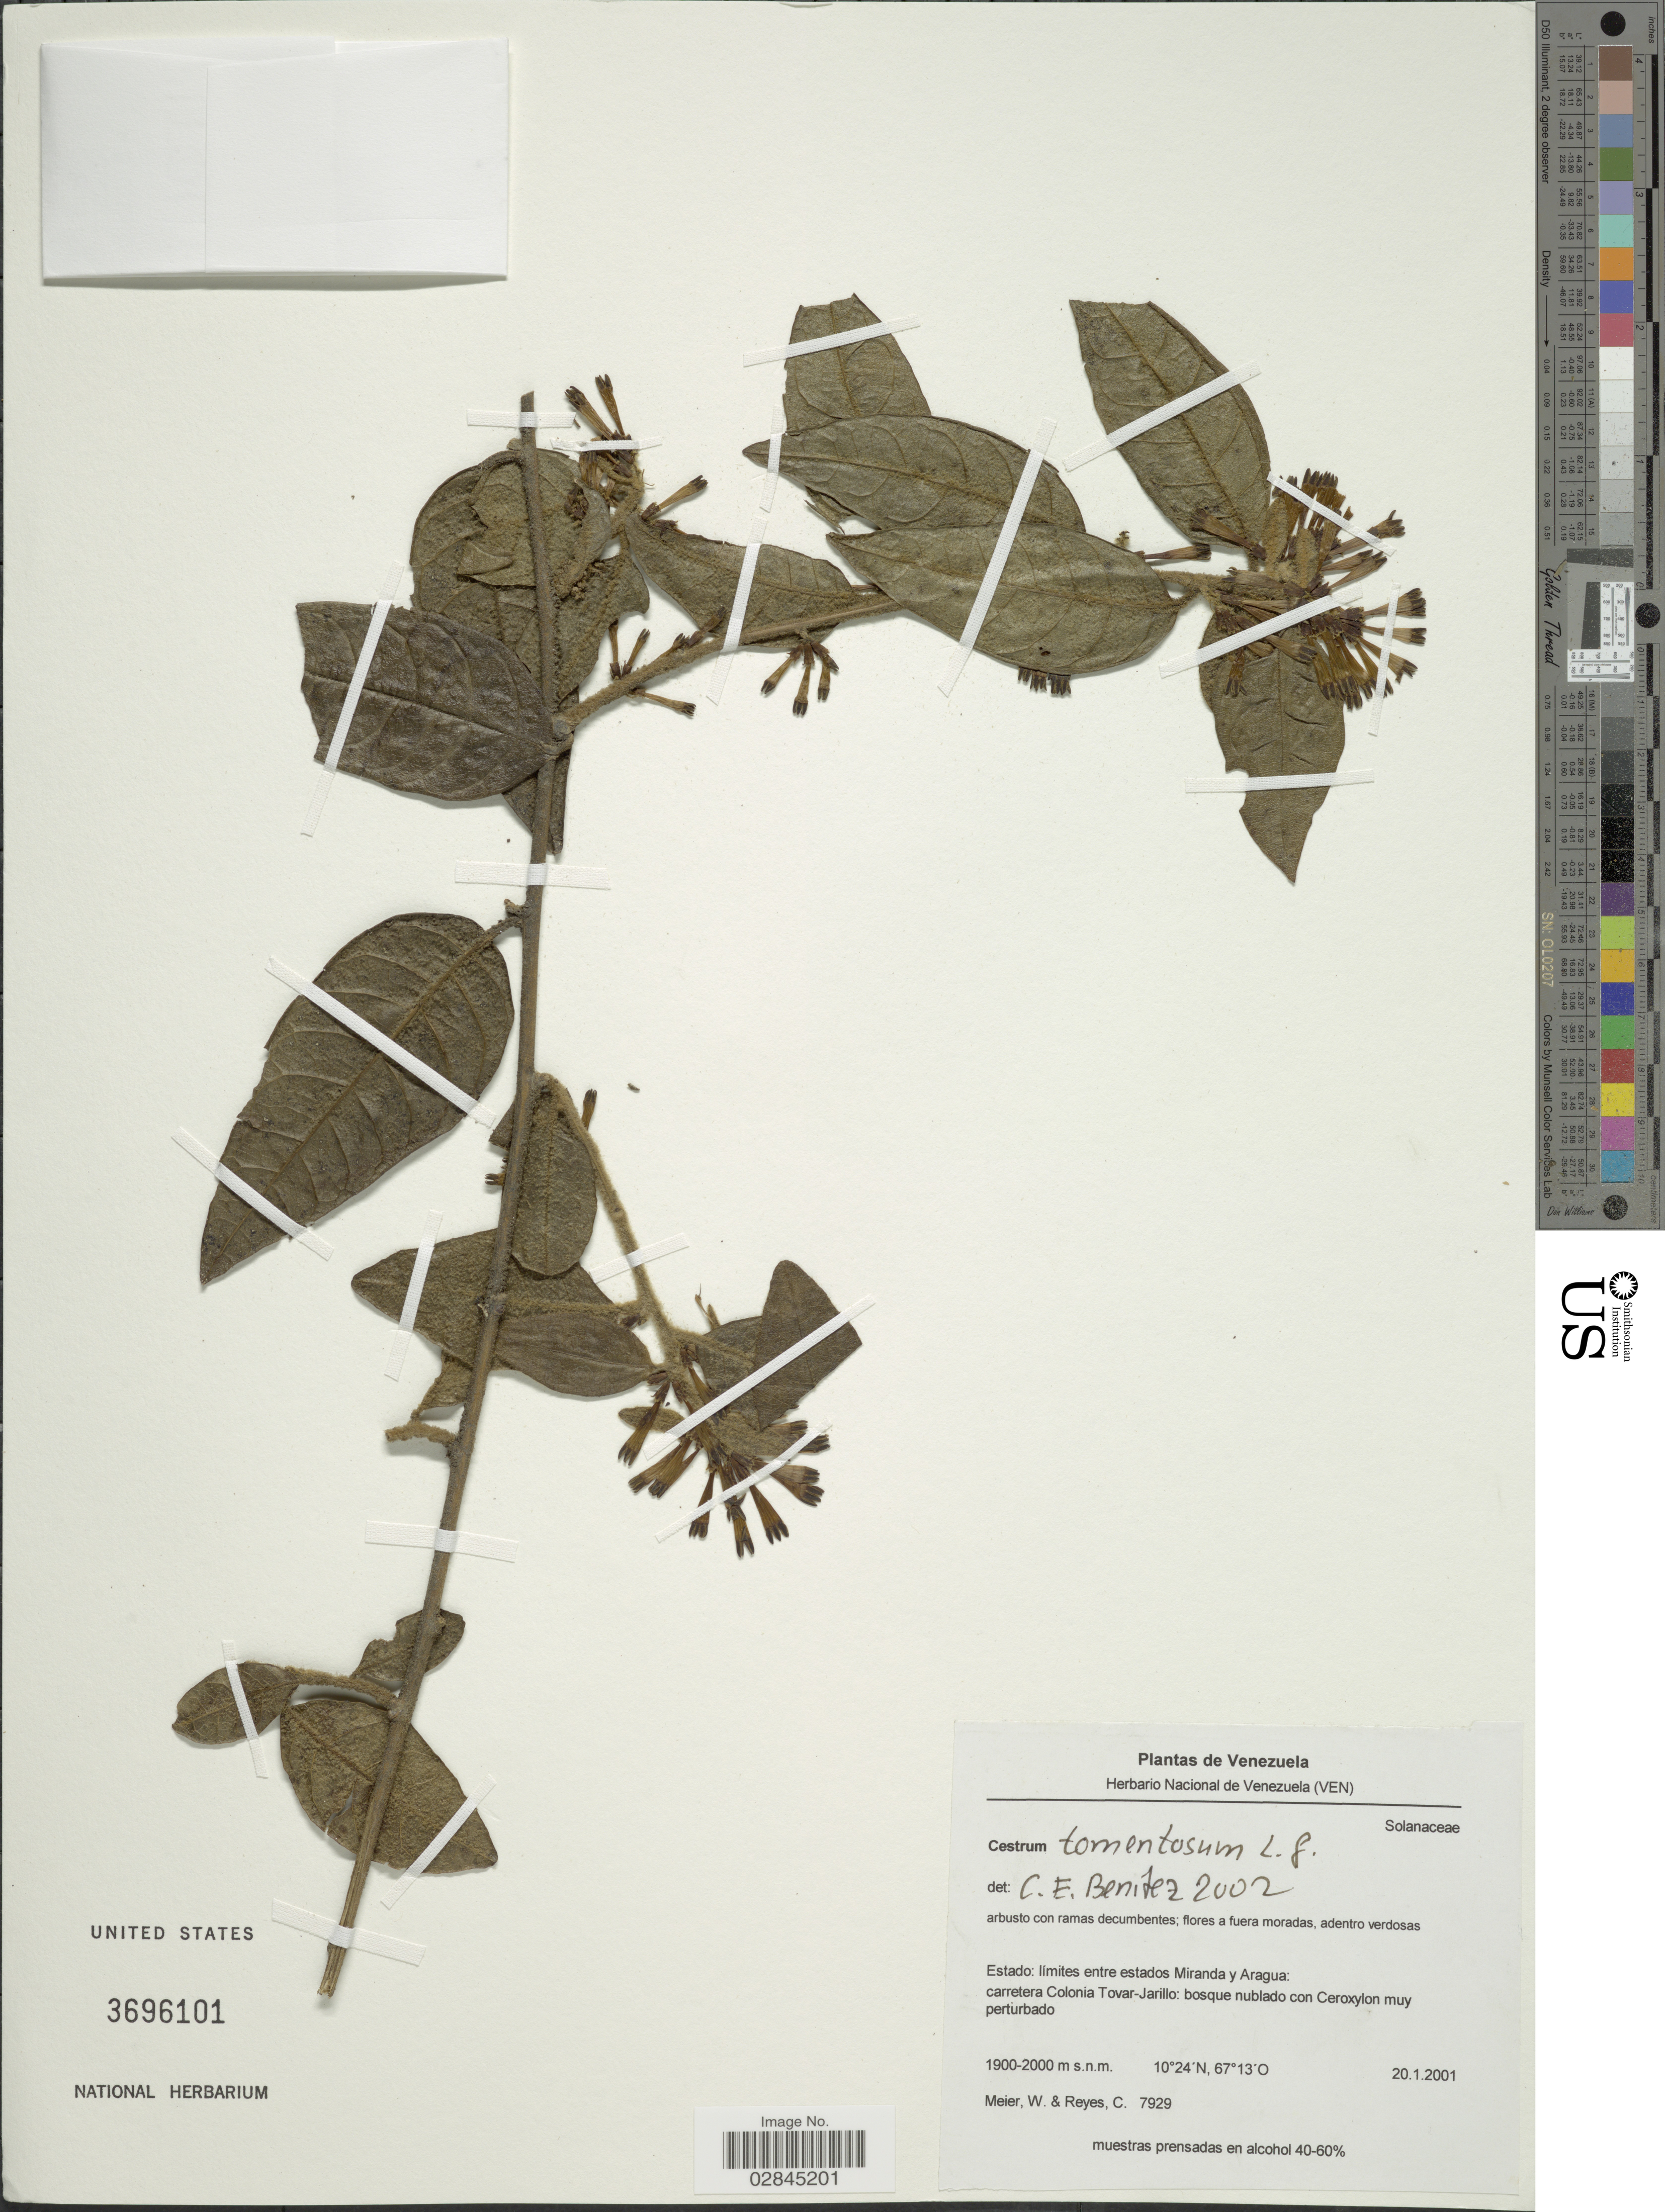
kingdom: Plantae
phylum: Tracheophyta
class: Magnoliopsida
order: Solanales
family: Solanaceae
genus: Cestrum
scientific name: Cestrum tomentosum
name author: L. f.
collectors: W. Meier & C. Reyes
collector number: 7929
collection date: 2001-01-20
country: Venezuela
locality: Estado: limites entre estados Miranda y Aragua: carretera Colonia Tovar-Jarillo.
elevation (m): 1900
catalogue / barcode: US 3696101